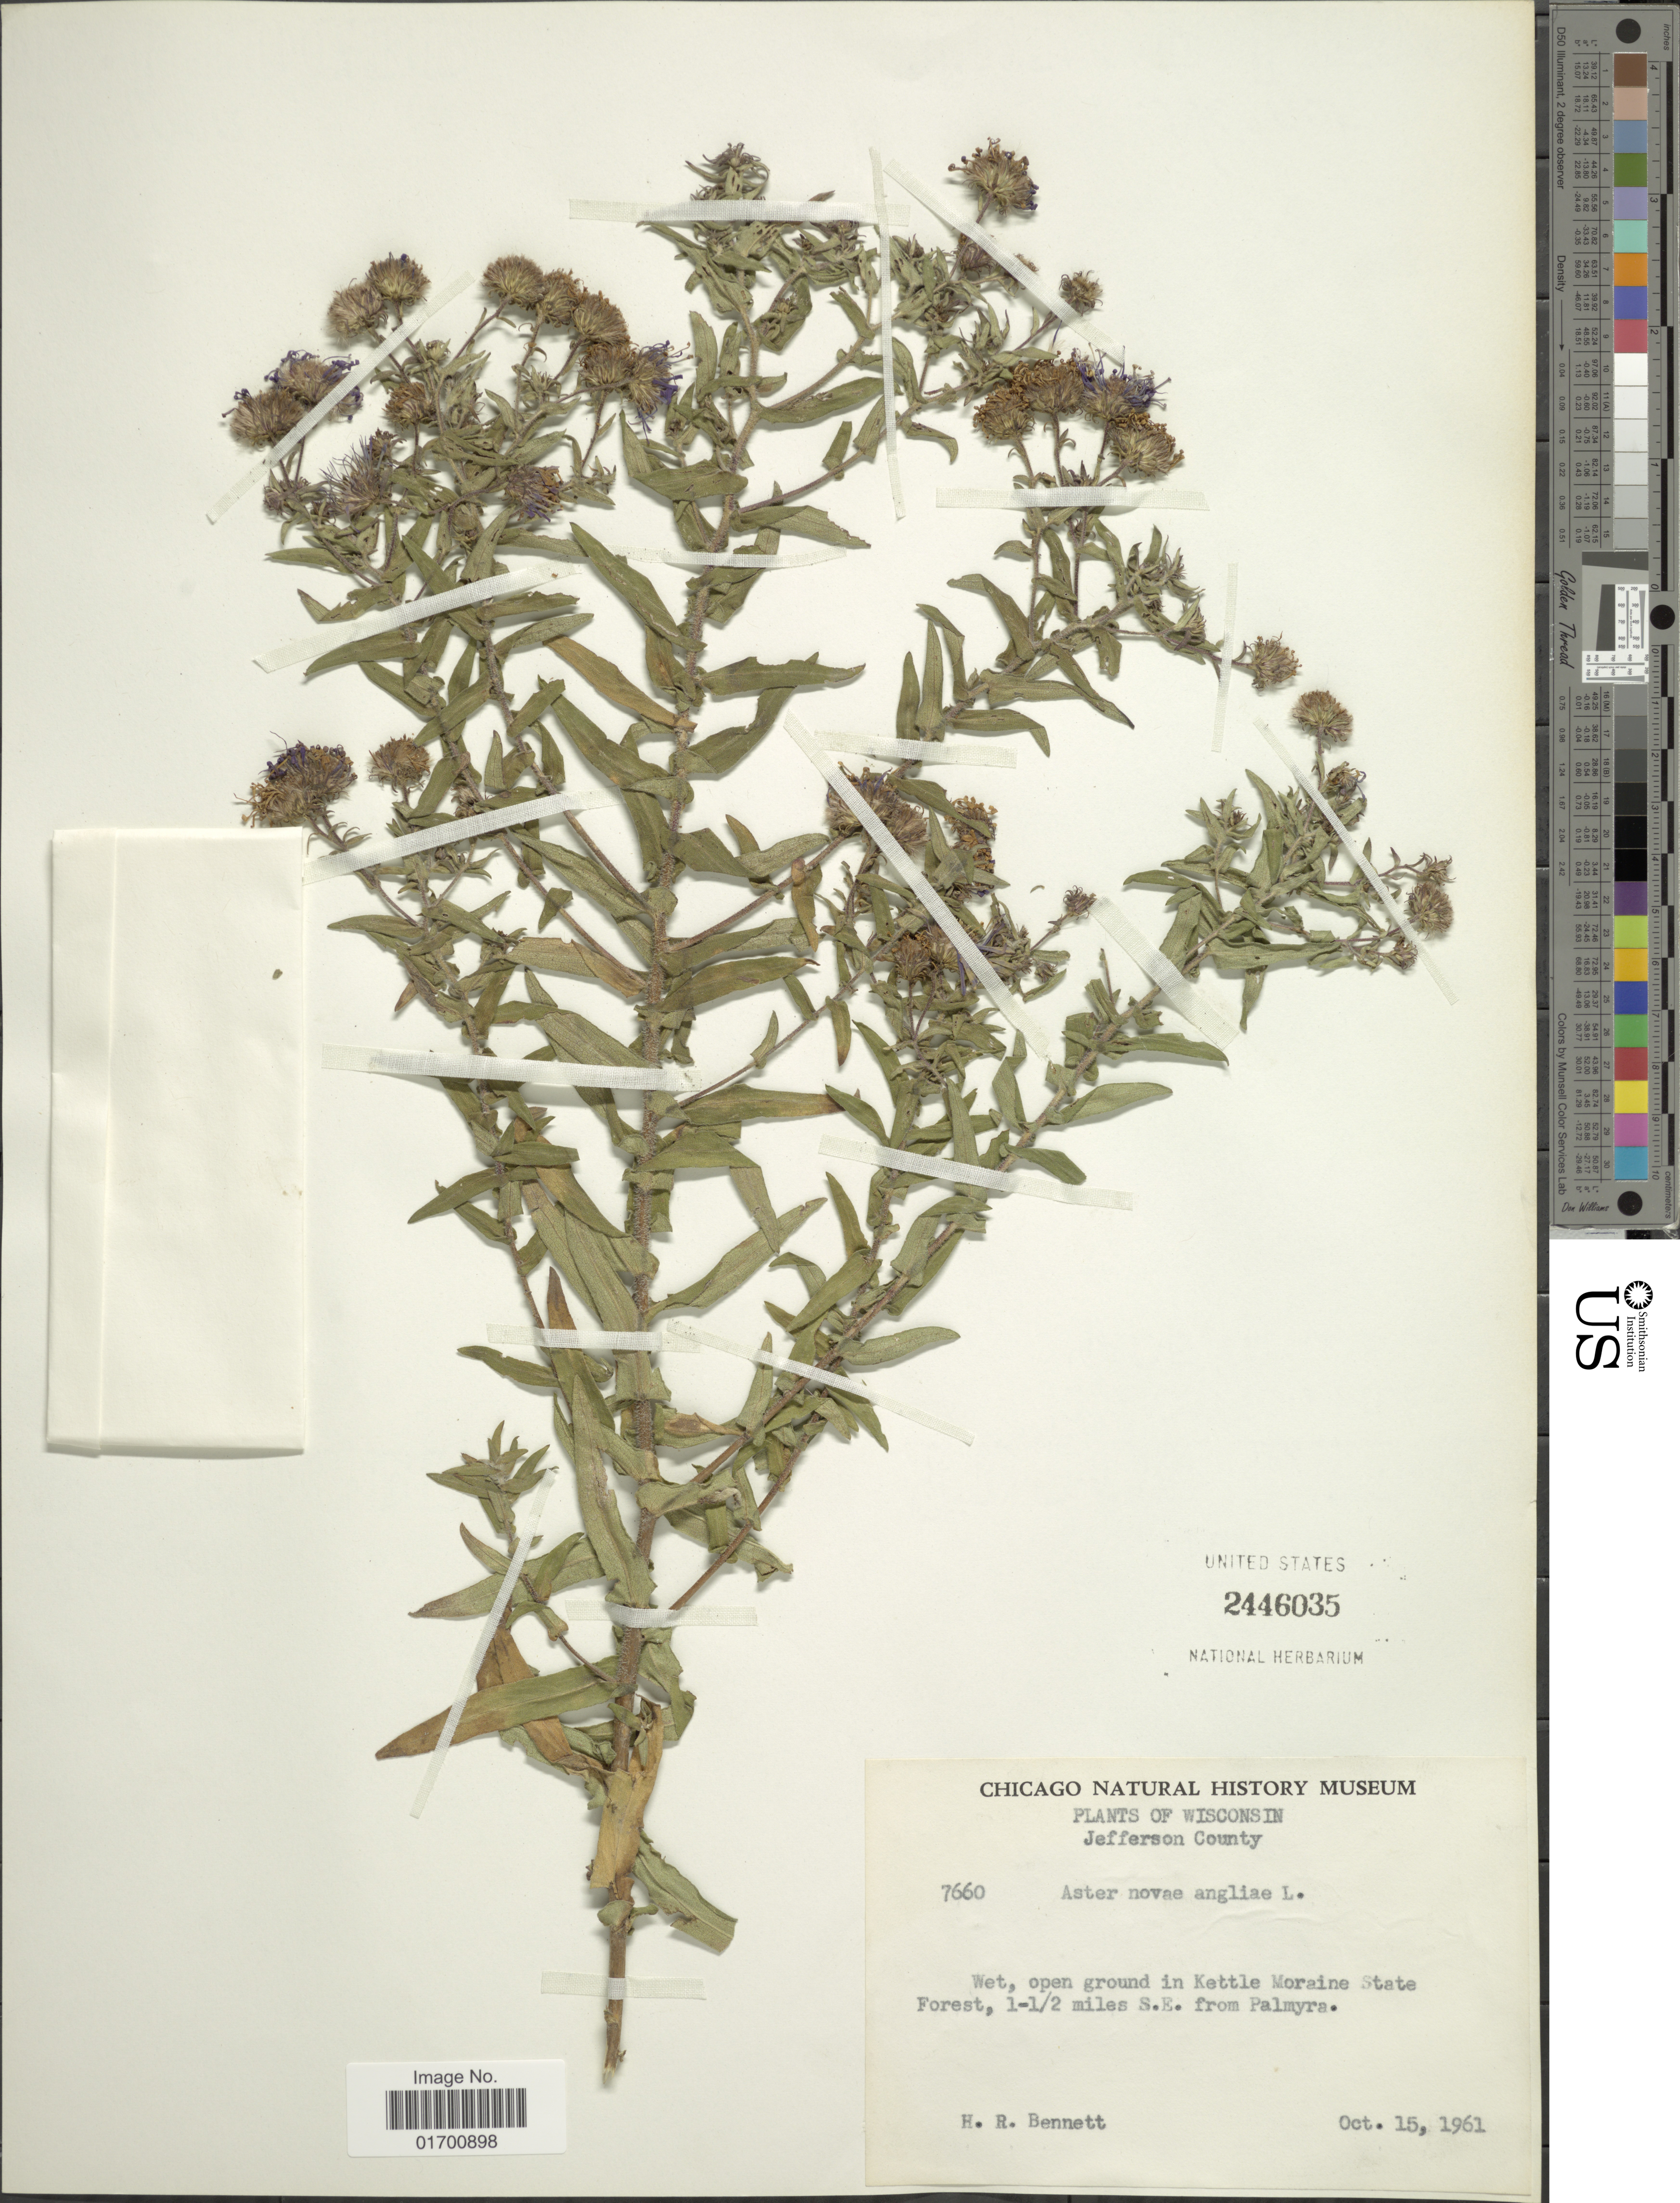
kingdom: Plantae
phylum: Tracheophyta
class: Magnoliopsida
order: Asterales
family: Asteraceae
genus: Symphyotrichum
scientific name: Symphyotrichum novae-angliae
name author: (L.) G.L. Nesom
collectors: H. R. Bennett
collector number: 7660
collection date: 1961-10-15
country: United States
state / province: Wisconsin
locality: Jefferson County, open ground in Kettle Moraine State Forest, 1-½ miles S.E. from Palmyra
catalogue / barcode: US 2446035